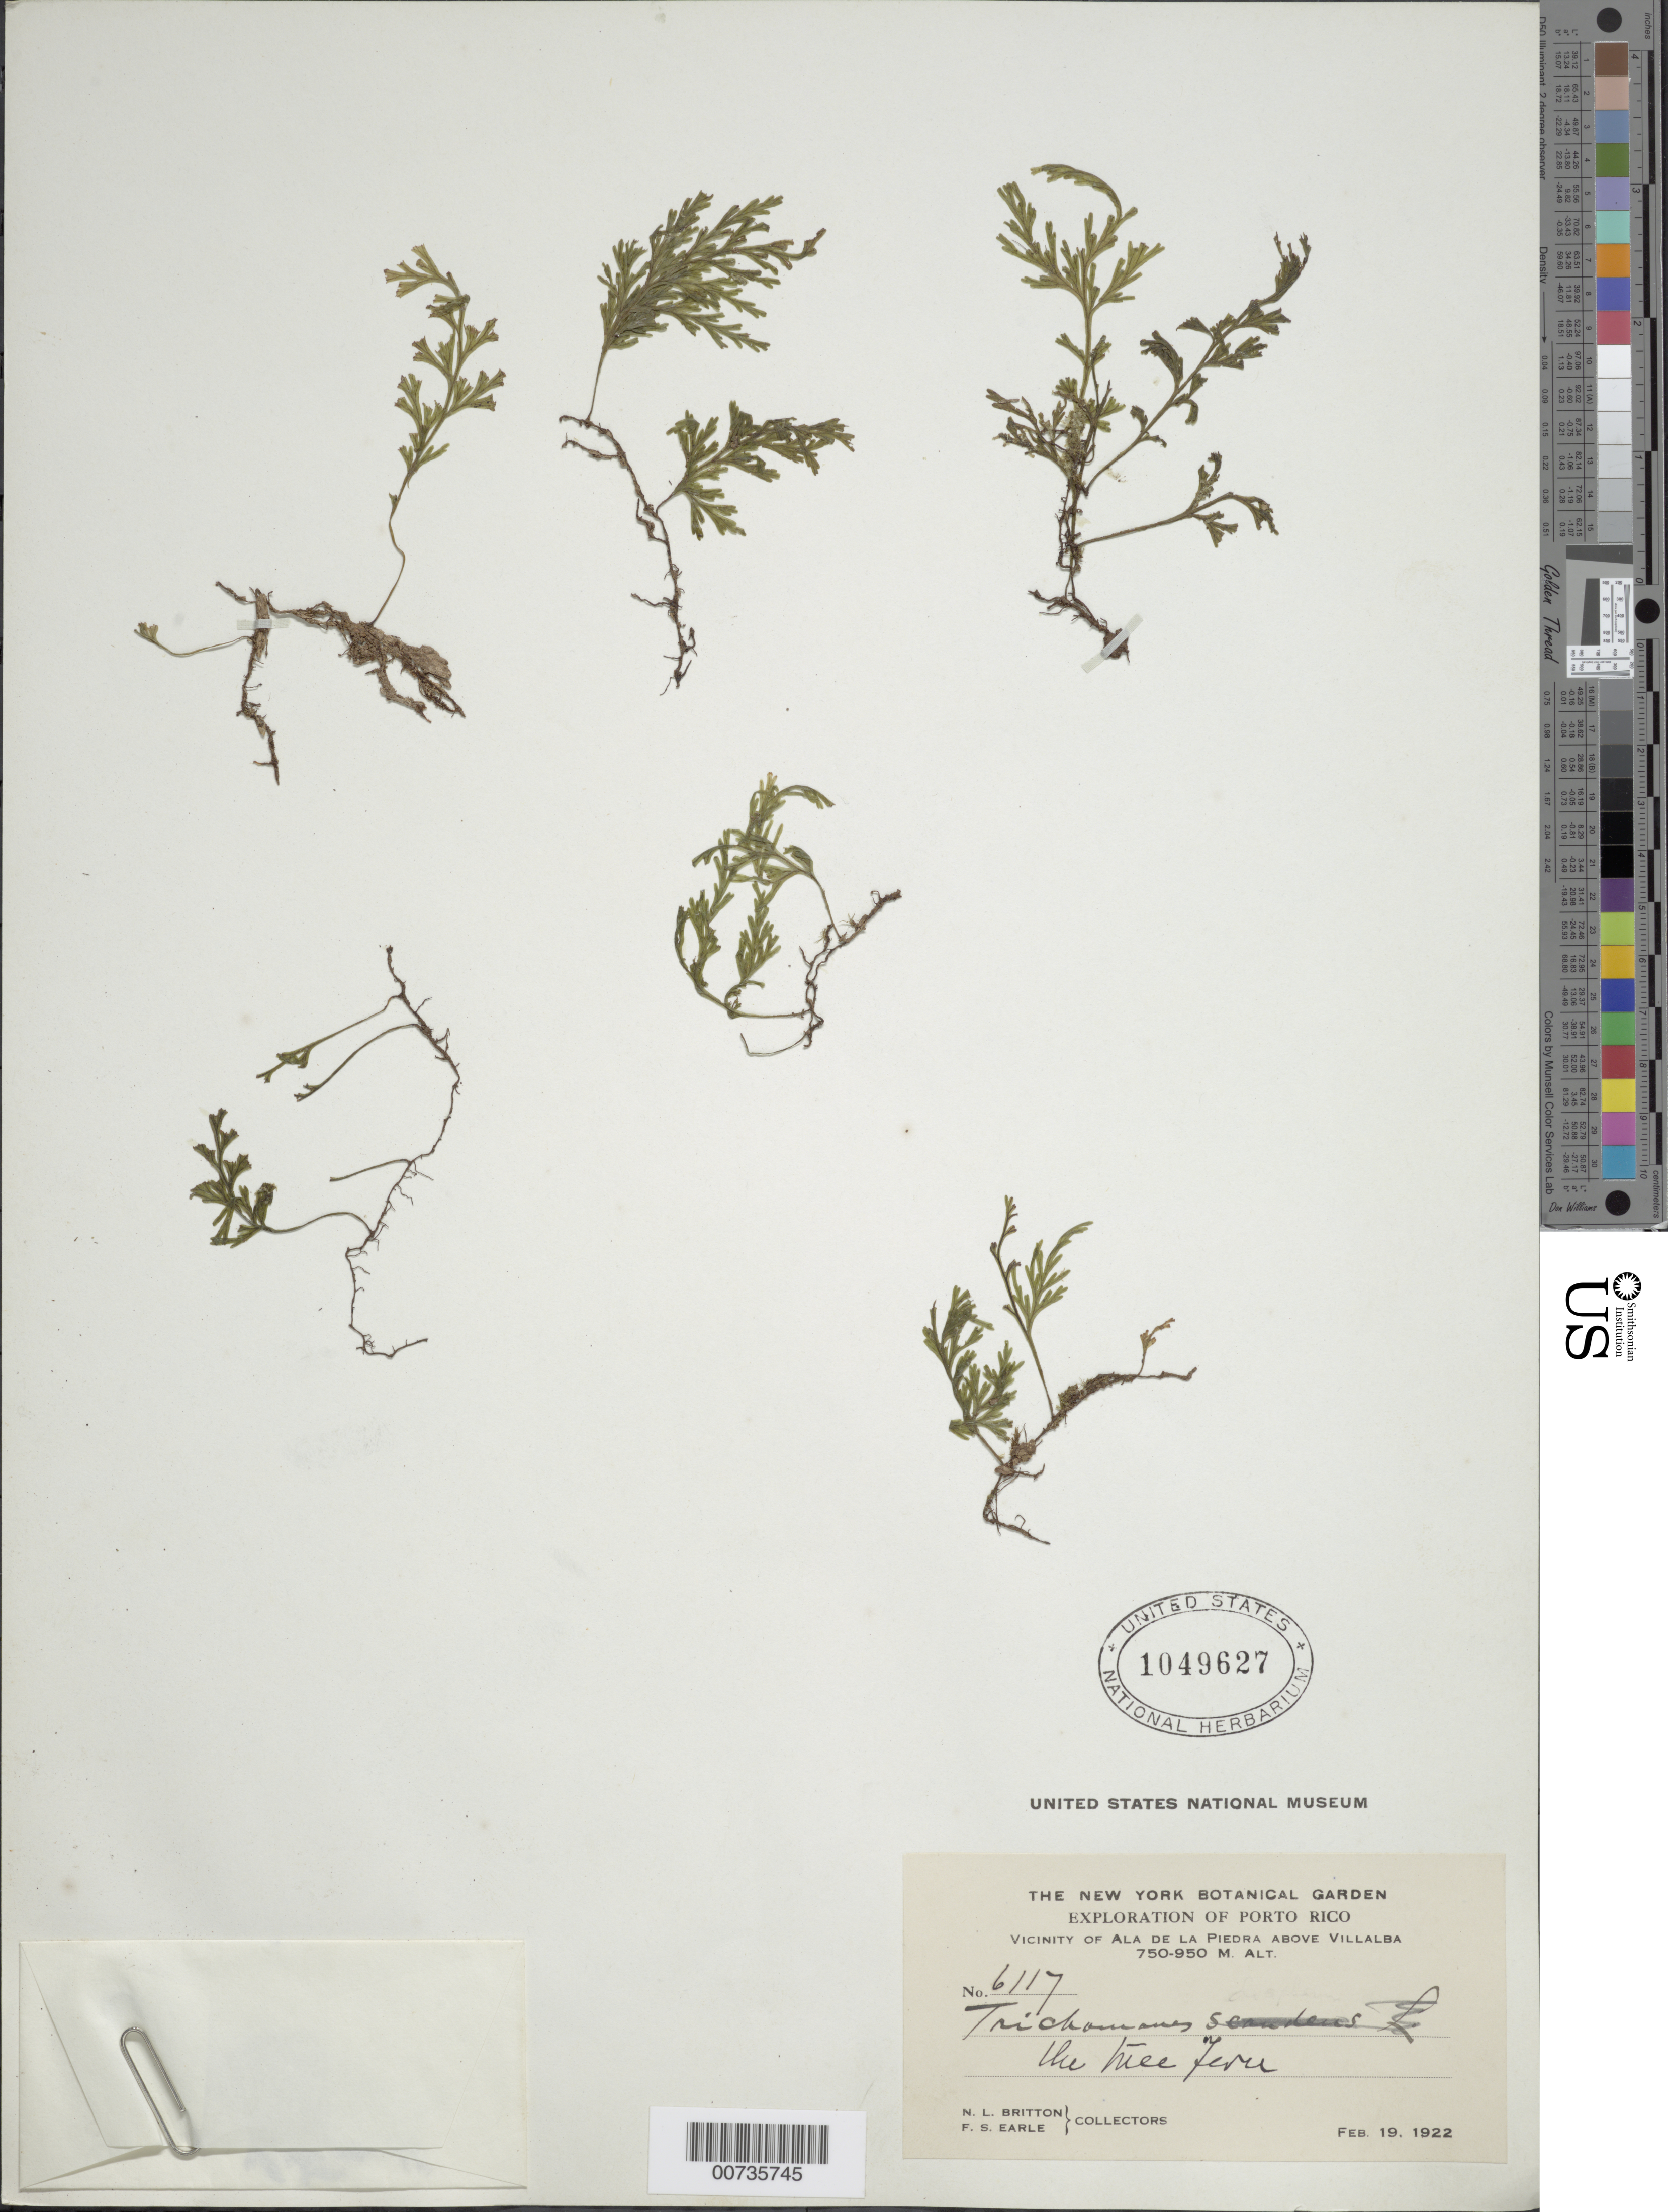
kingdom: Plantae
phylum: Tracheophyta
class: Polypodiopsida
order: Hymenophyllales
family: Hymenophyllaceae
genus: Polyphlebium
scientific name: Polyphlebium hymenophylloides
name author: (Bosch) Ebihara & Dubuisson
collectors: N. Britton & F. S. Earle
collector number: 6117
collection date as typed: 19 Feb 1922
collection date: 1922-02-19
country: Puerto Rico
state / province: Villalba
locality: Ala de la Piedra above Villalba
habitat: On tree fern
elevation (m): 750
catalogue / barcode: US 1049627